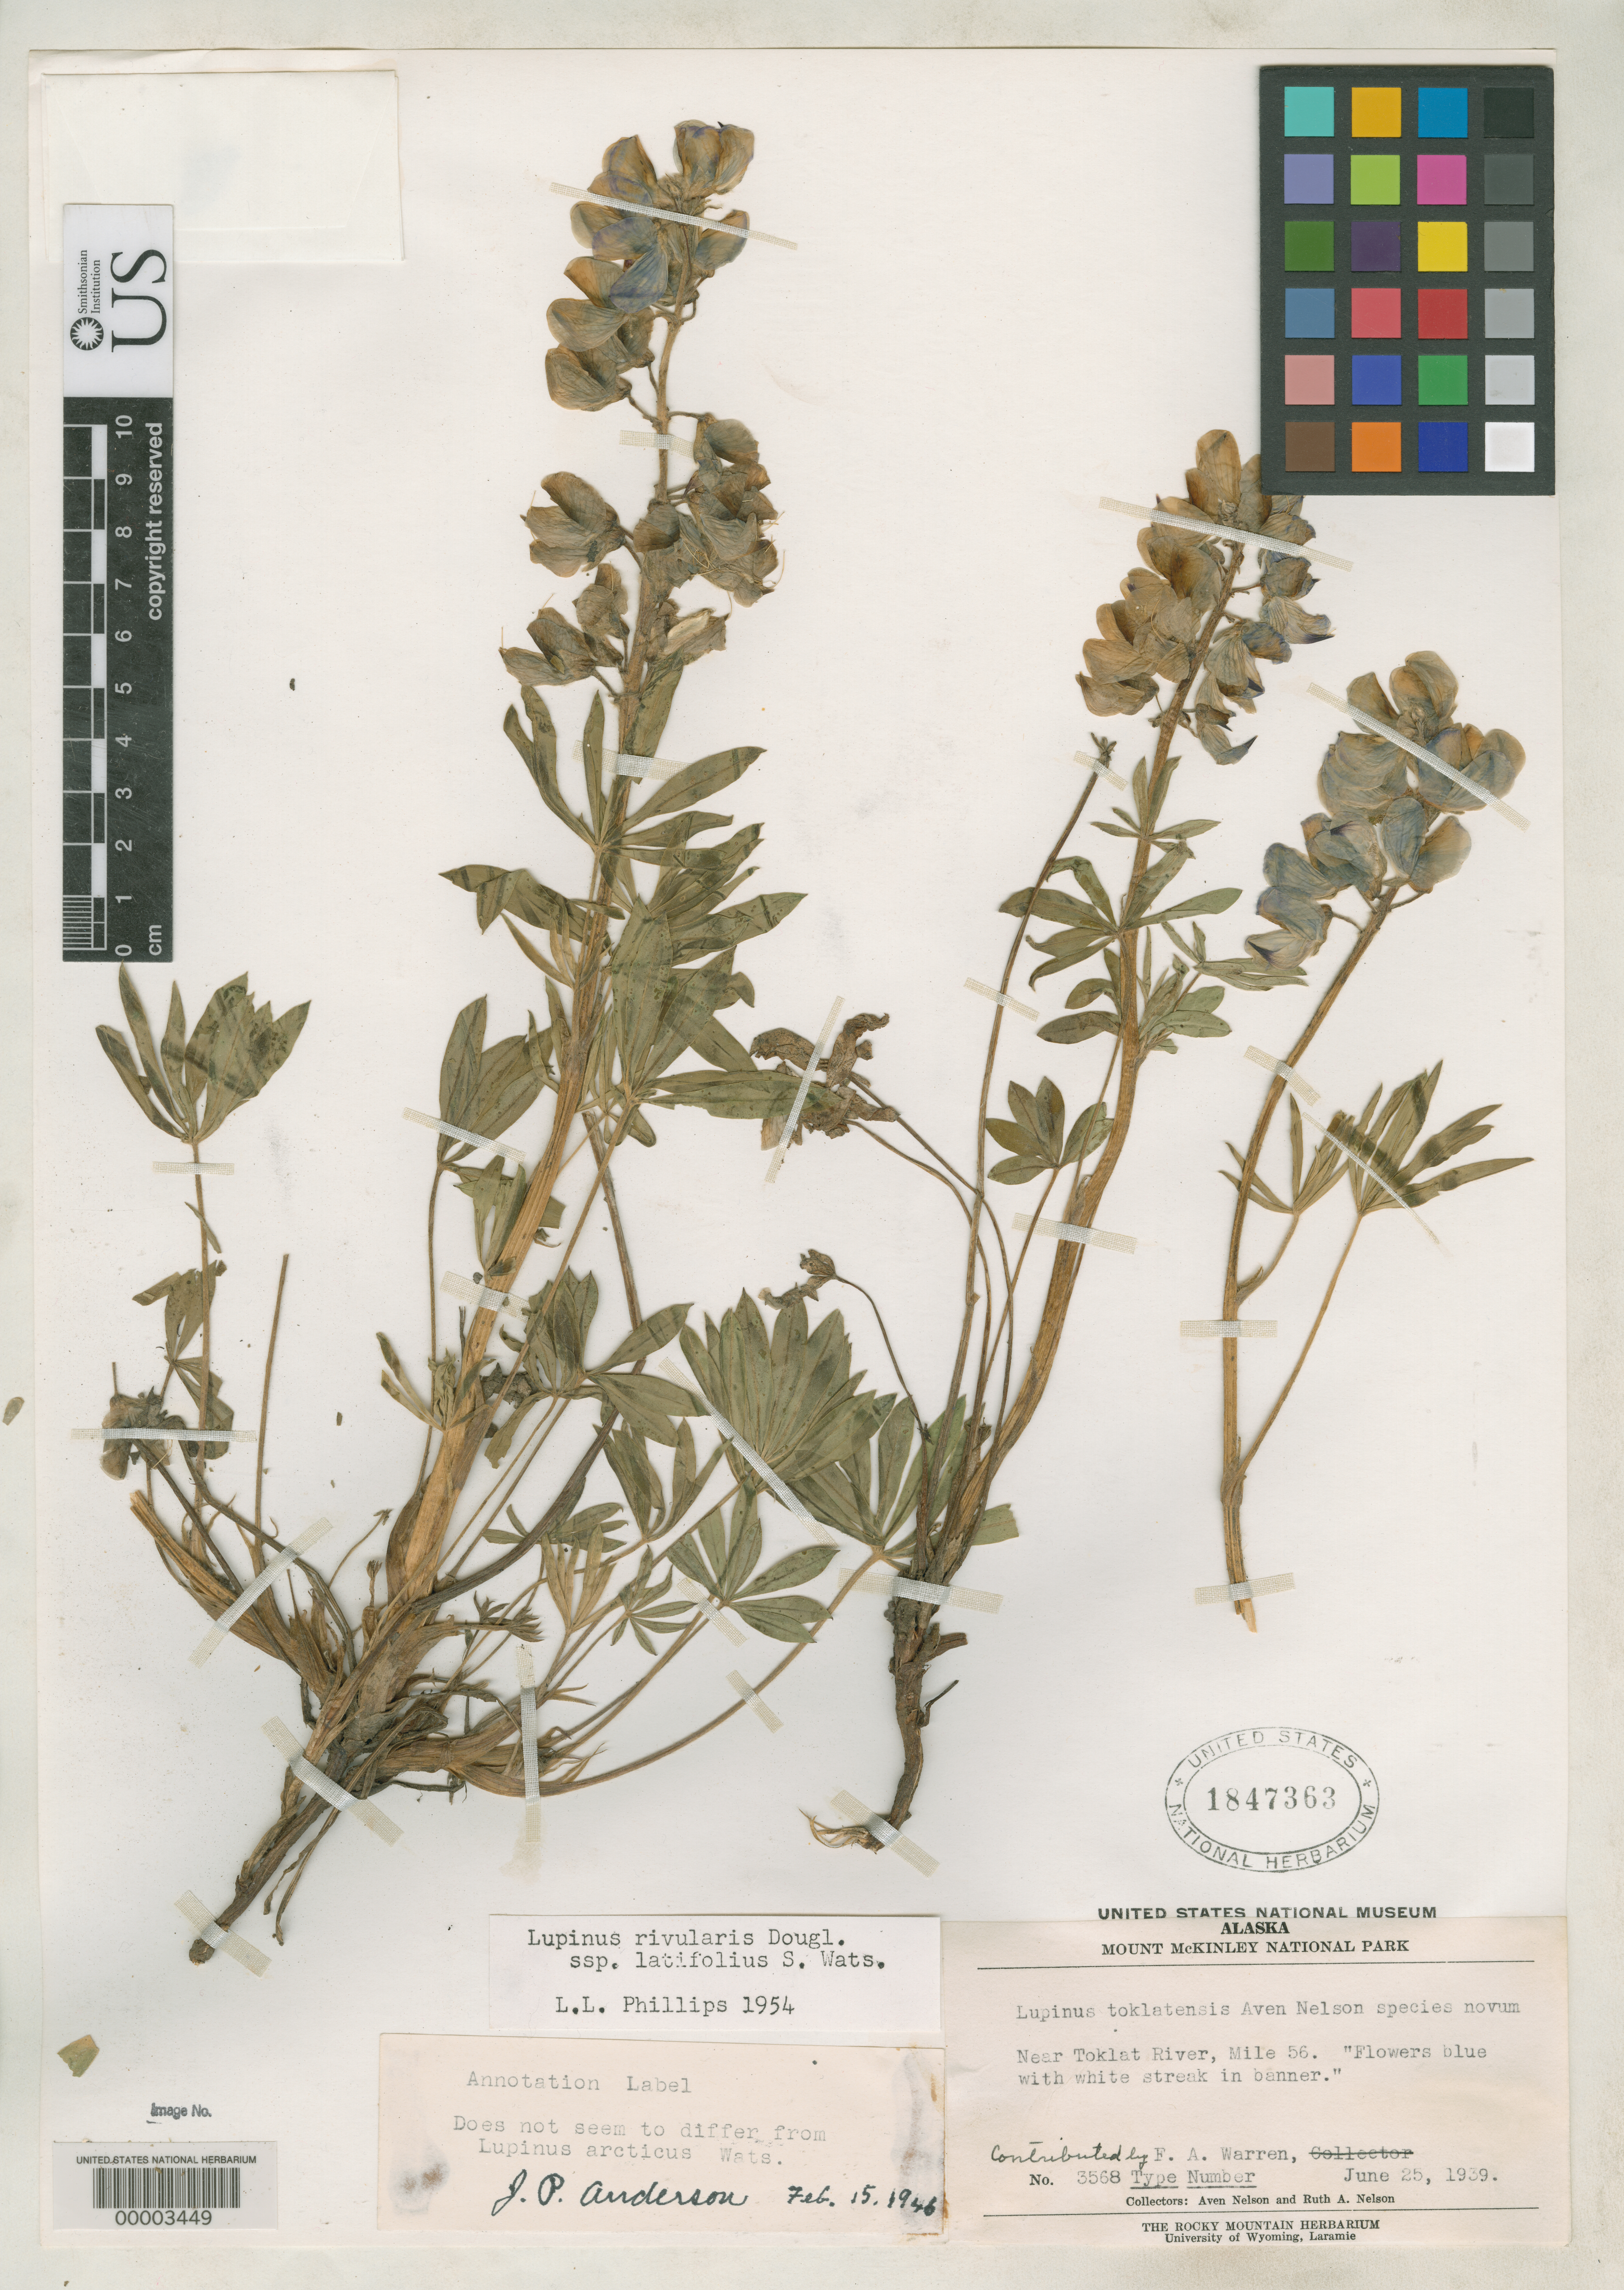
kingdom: Plantae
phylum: Tracheophyta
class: Magnoliopsida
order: Fabales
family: Fabaceae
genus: Lupinus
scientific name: Lupinus toklatensis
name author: A. Nelson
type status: Type Collection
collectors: A. Nelson & R. A. Nelson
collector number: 3568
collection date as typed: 25 Jun 1939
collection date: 1939-06-25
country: United States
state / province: Alaska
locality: Mt. McKinley National Park, near Toklat River, mile 56.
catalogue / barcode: US 1847363